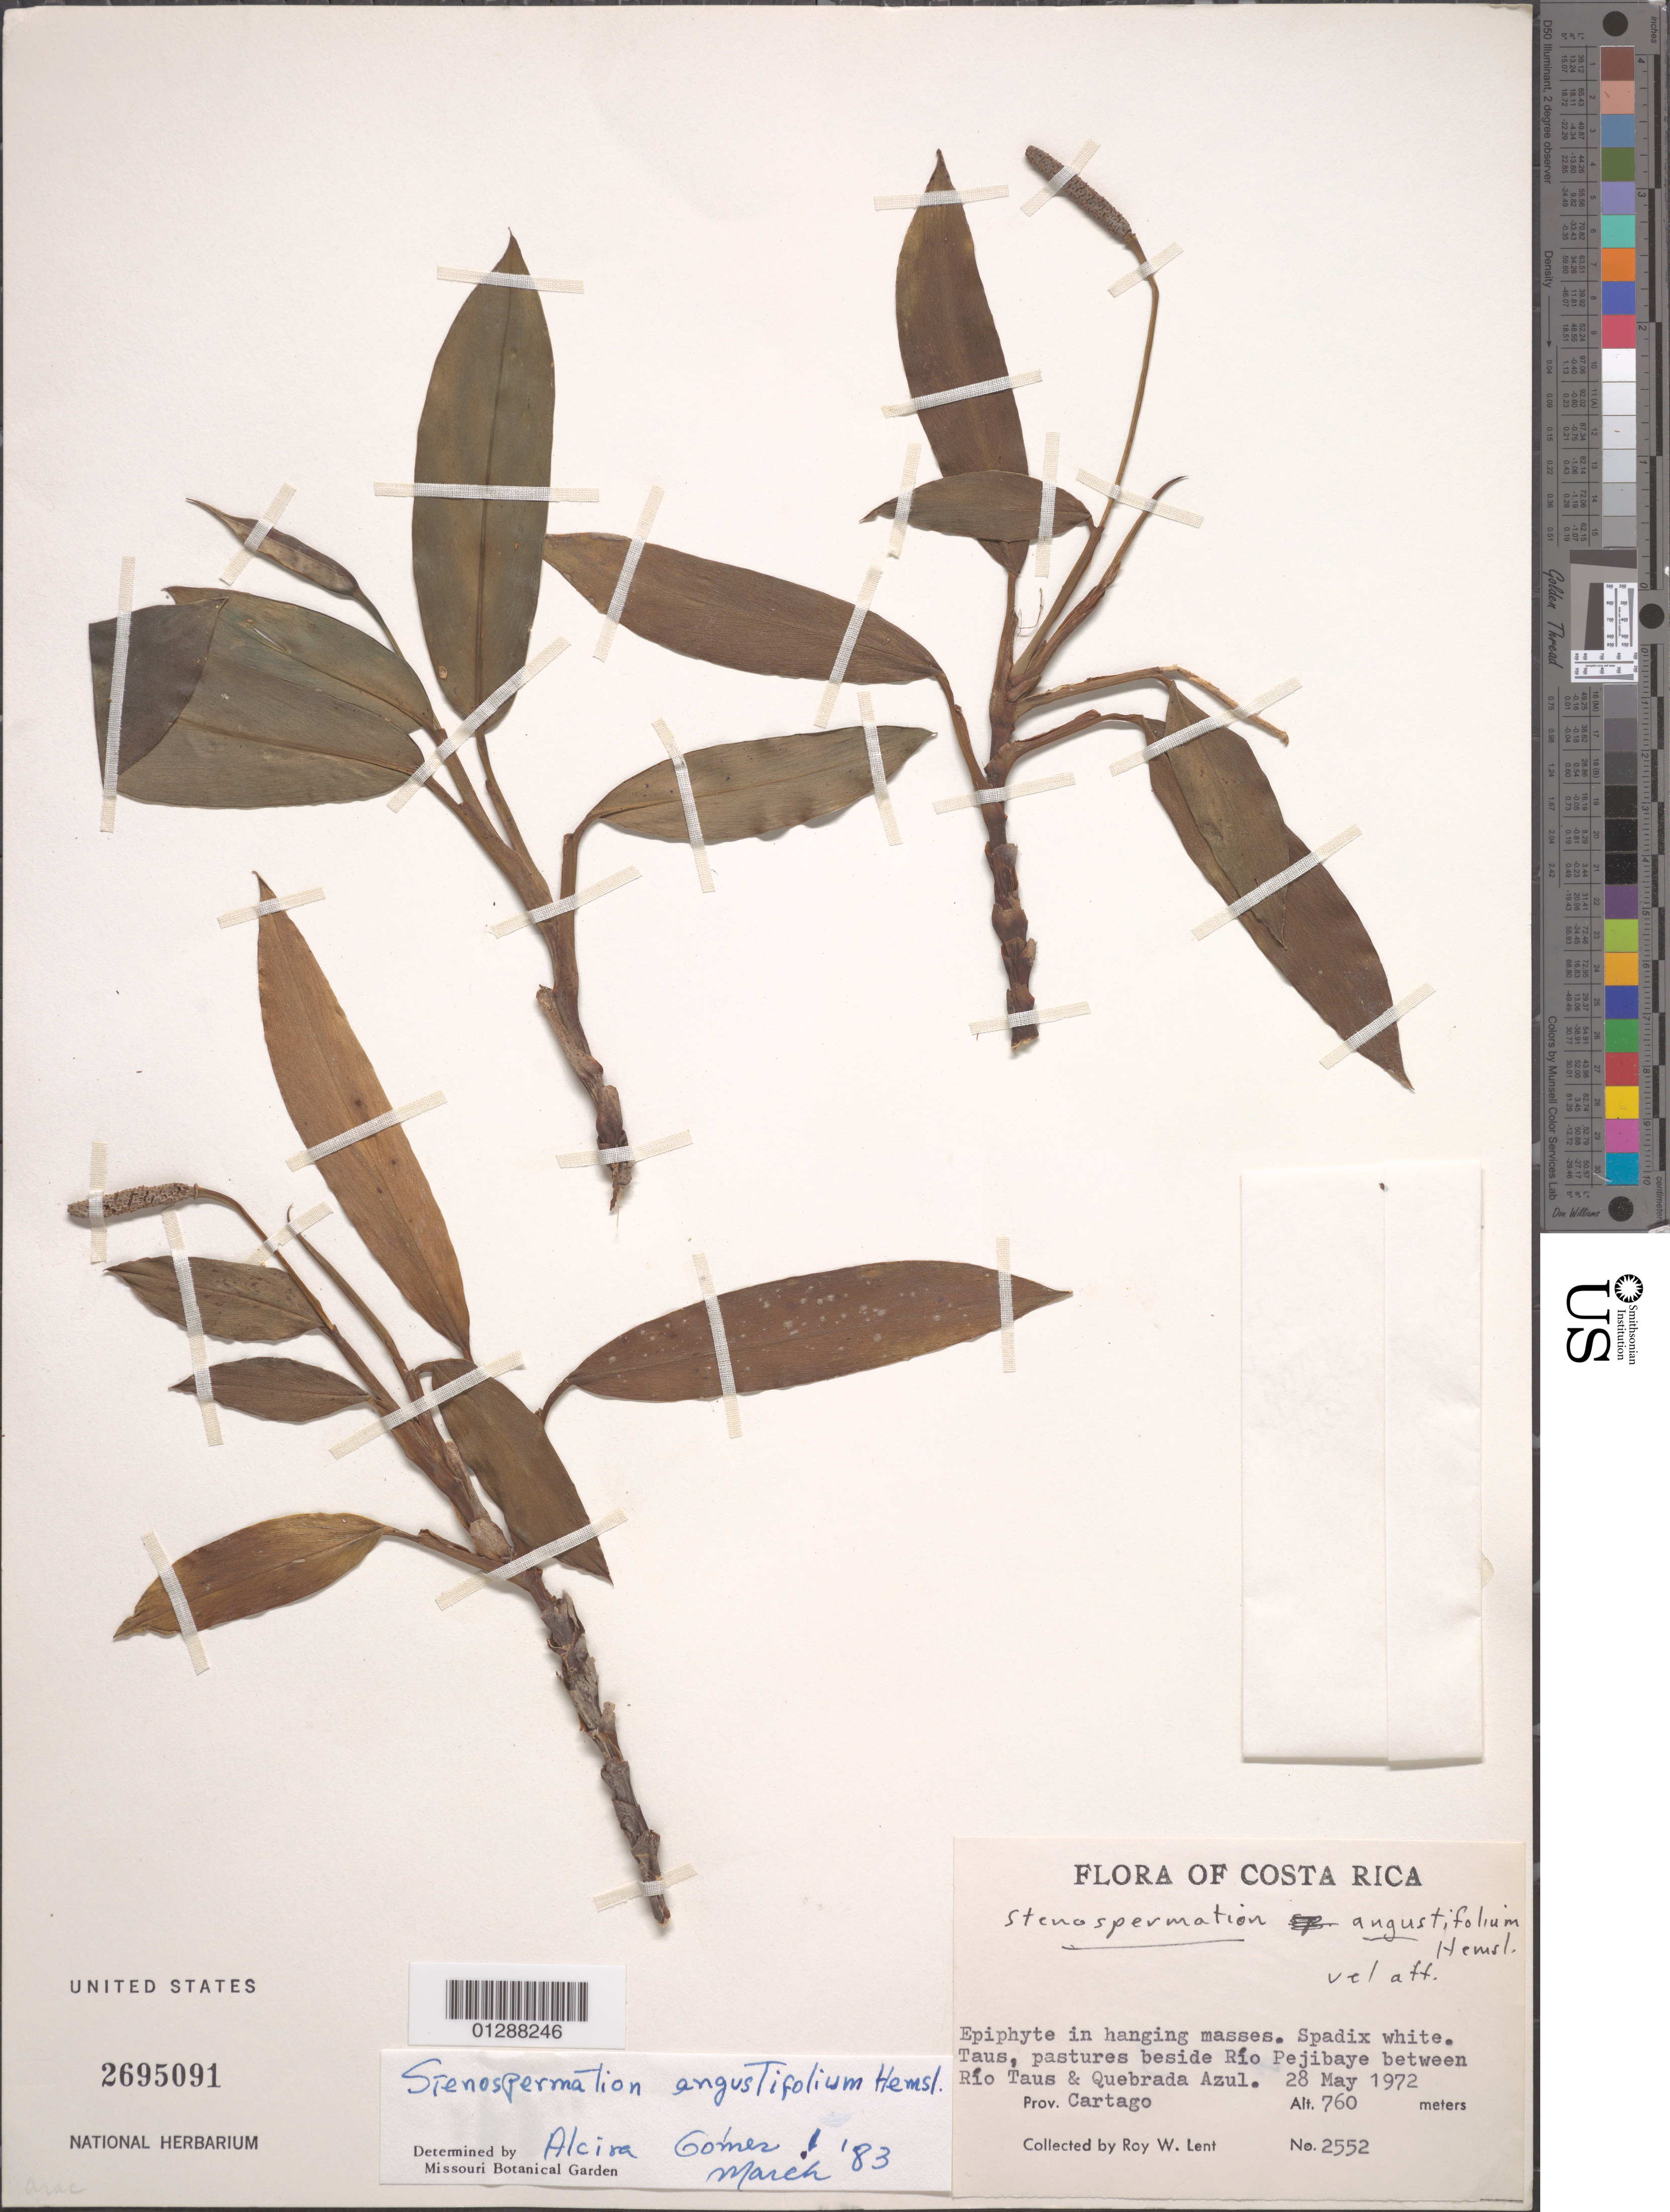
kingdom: Plantae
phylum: Tracheophyta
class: Liliopsida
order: Alismatales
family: Araceae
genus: Stenospermation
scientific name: Stenospermation angustifolium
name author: Hemsl.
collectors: R. W. Lent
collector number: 2552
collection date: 1972-05-28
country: Costa Rica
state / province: Cartago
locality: Taus, pastures beside Río Pejibaye between Río Taus & Quebrada Azul.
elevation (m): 760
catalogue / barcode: US 2695091